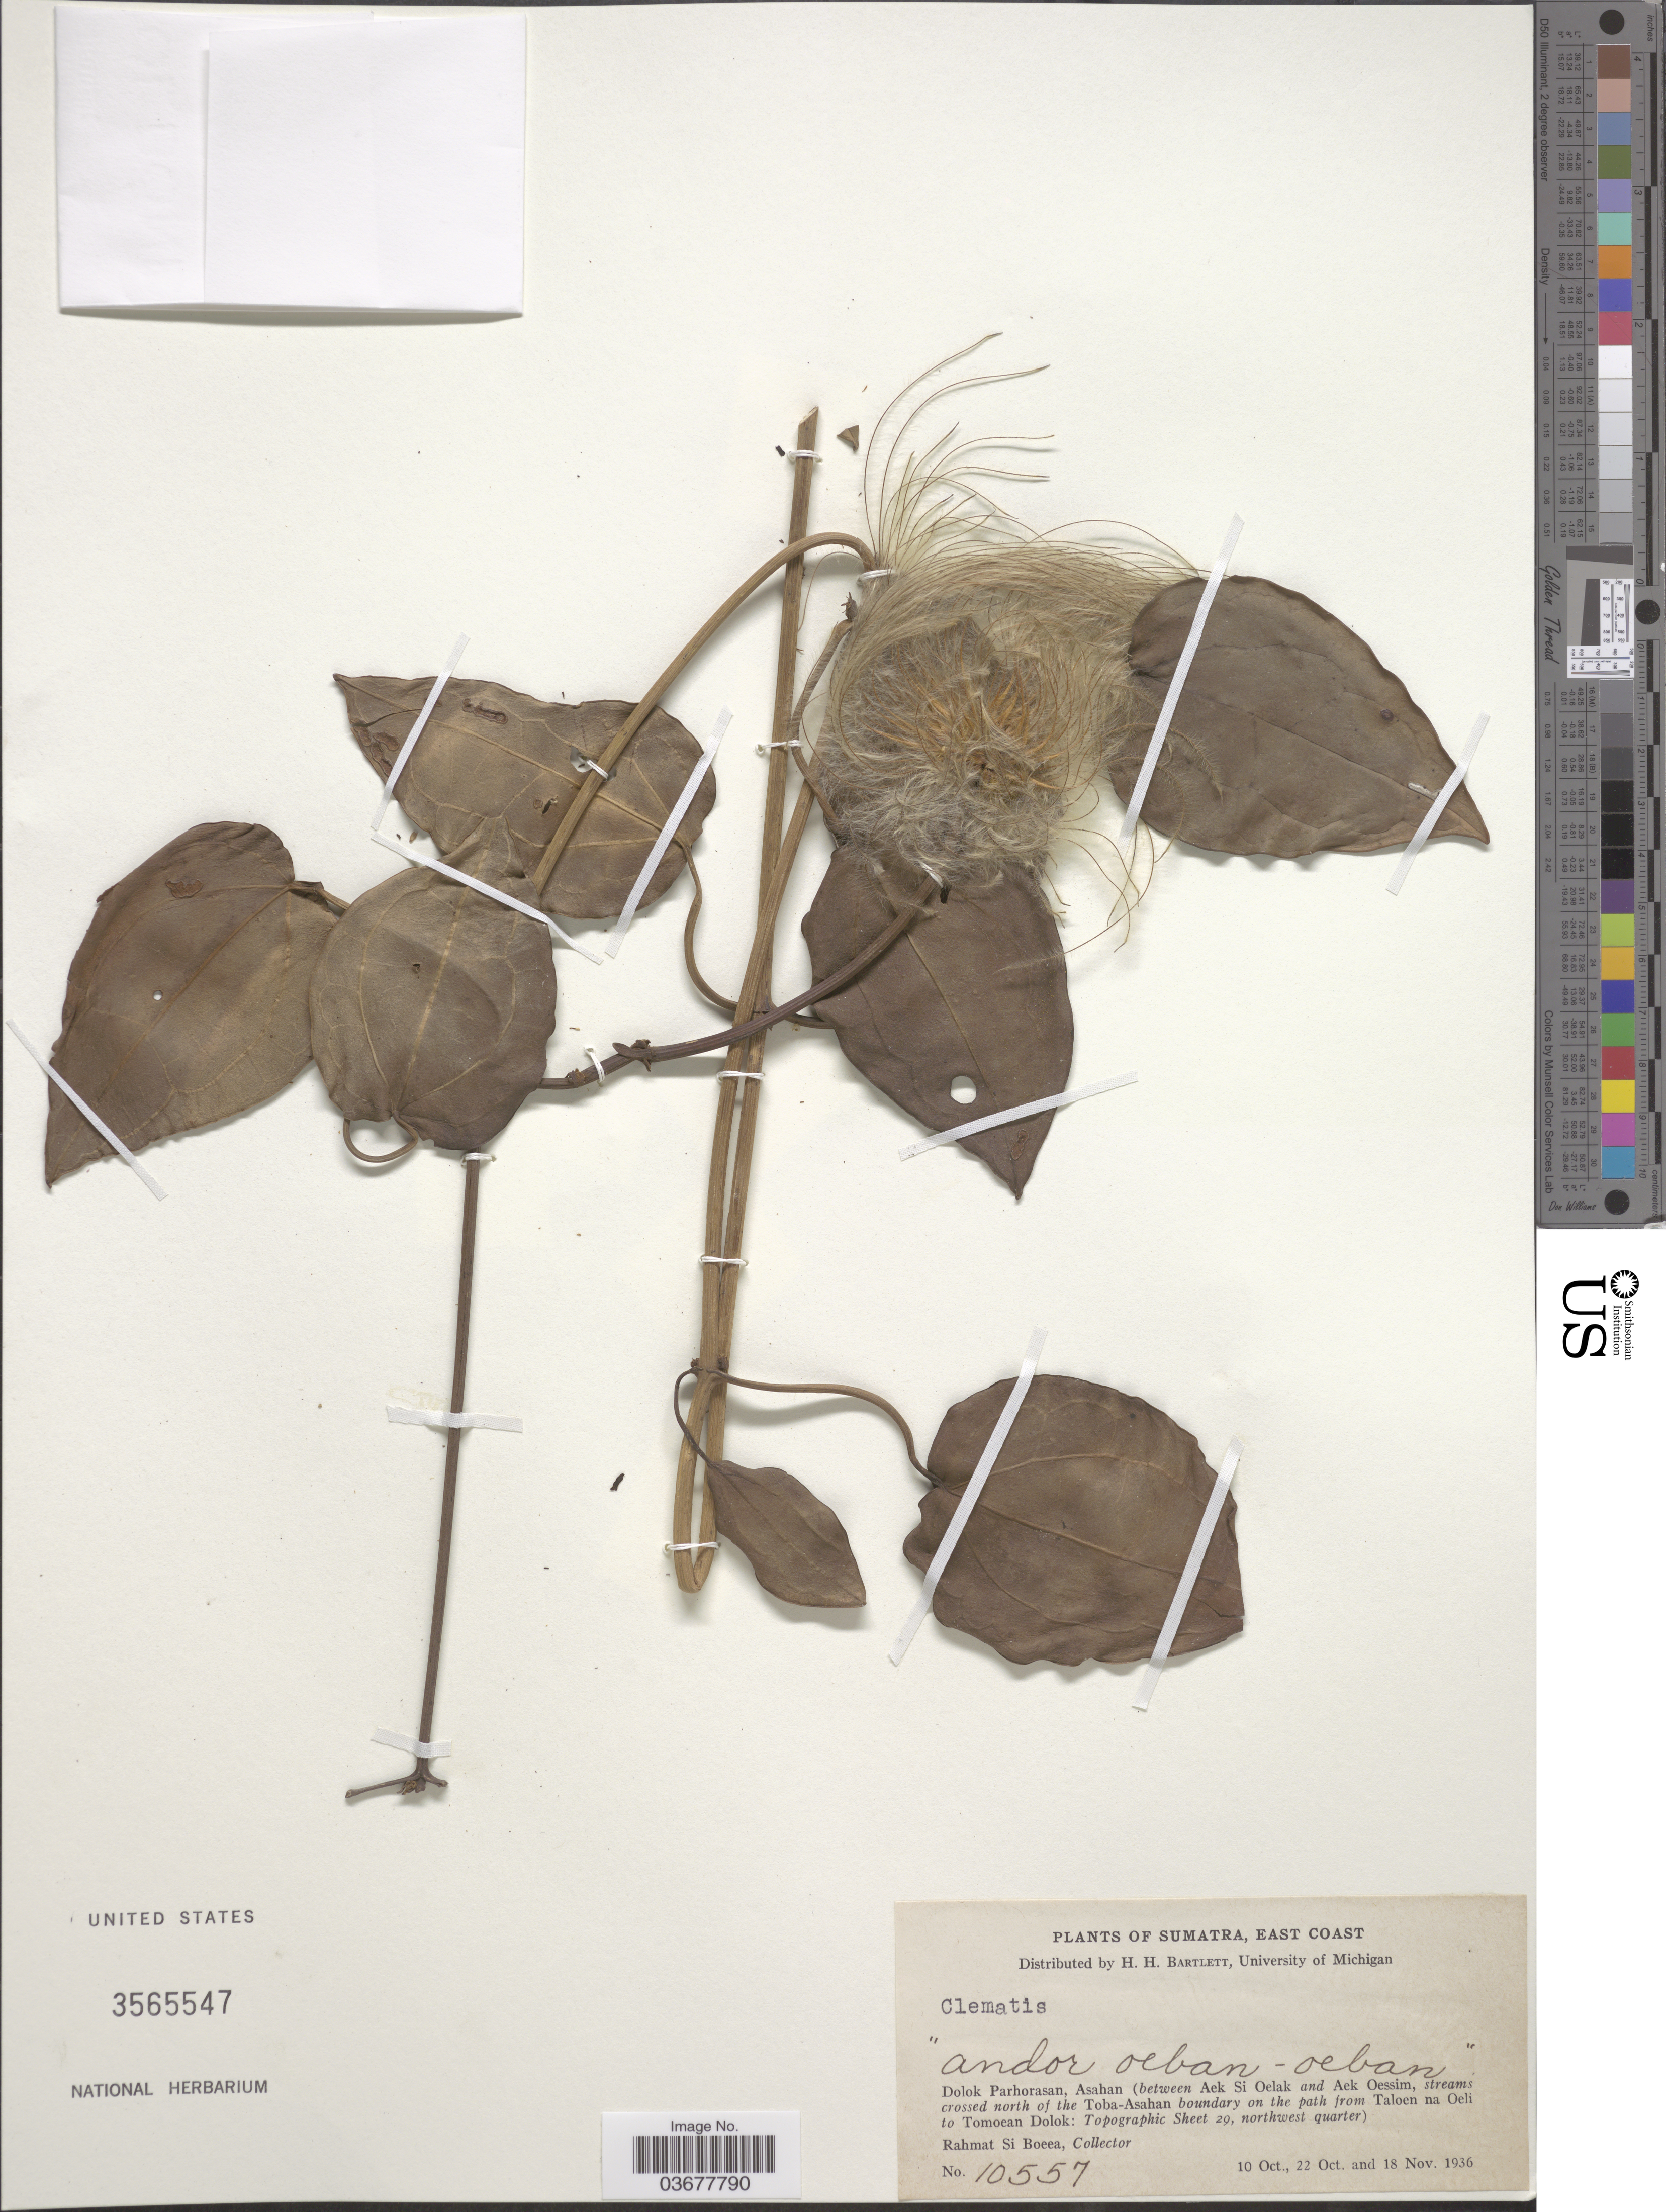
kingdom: Plantae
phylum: Tracheophyta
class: Magnoliopsida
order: Ranunculales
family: Ranunculaceae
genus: Clematis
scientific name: Clematis sp.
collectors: Rahmat Si Boeea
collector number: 10557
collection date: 1936-10-10/1936-11-18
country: Indonesia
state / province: Sumatra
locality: East Coast. Dolok Parhorasan, Asahan (between Aek Si Oelak and Aek Oessim, streams crossed north of the Toba-Asahan boundary on the path from Taloen na Oeli to Tomoean Dolok: Topographic Sheet 29, northwest quarter).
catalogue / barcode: US 3565547